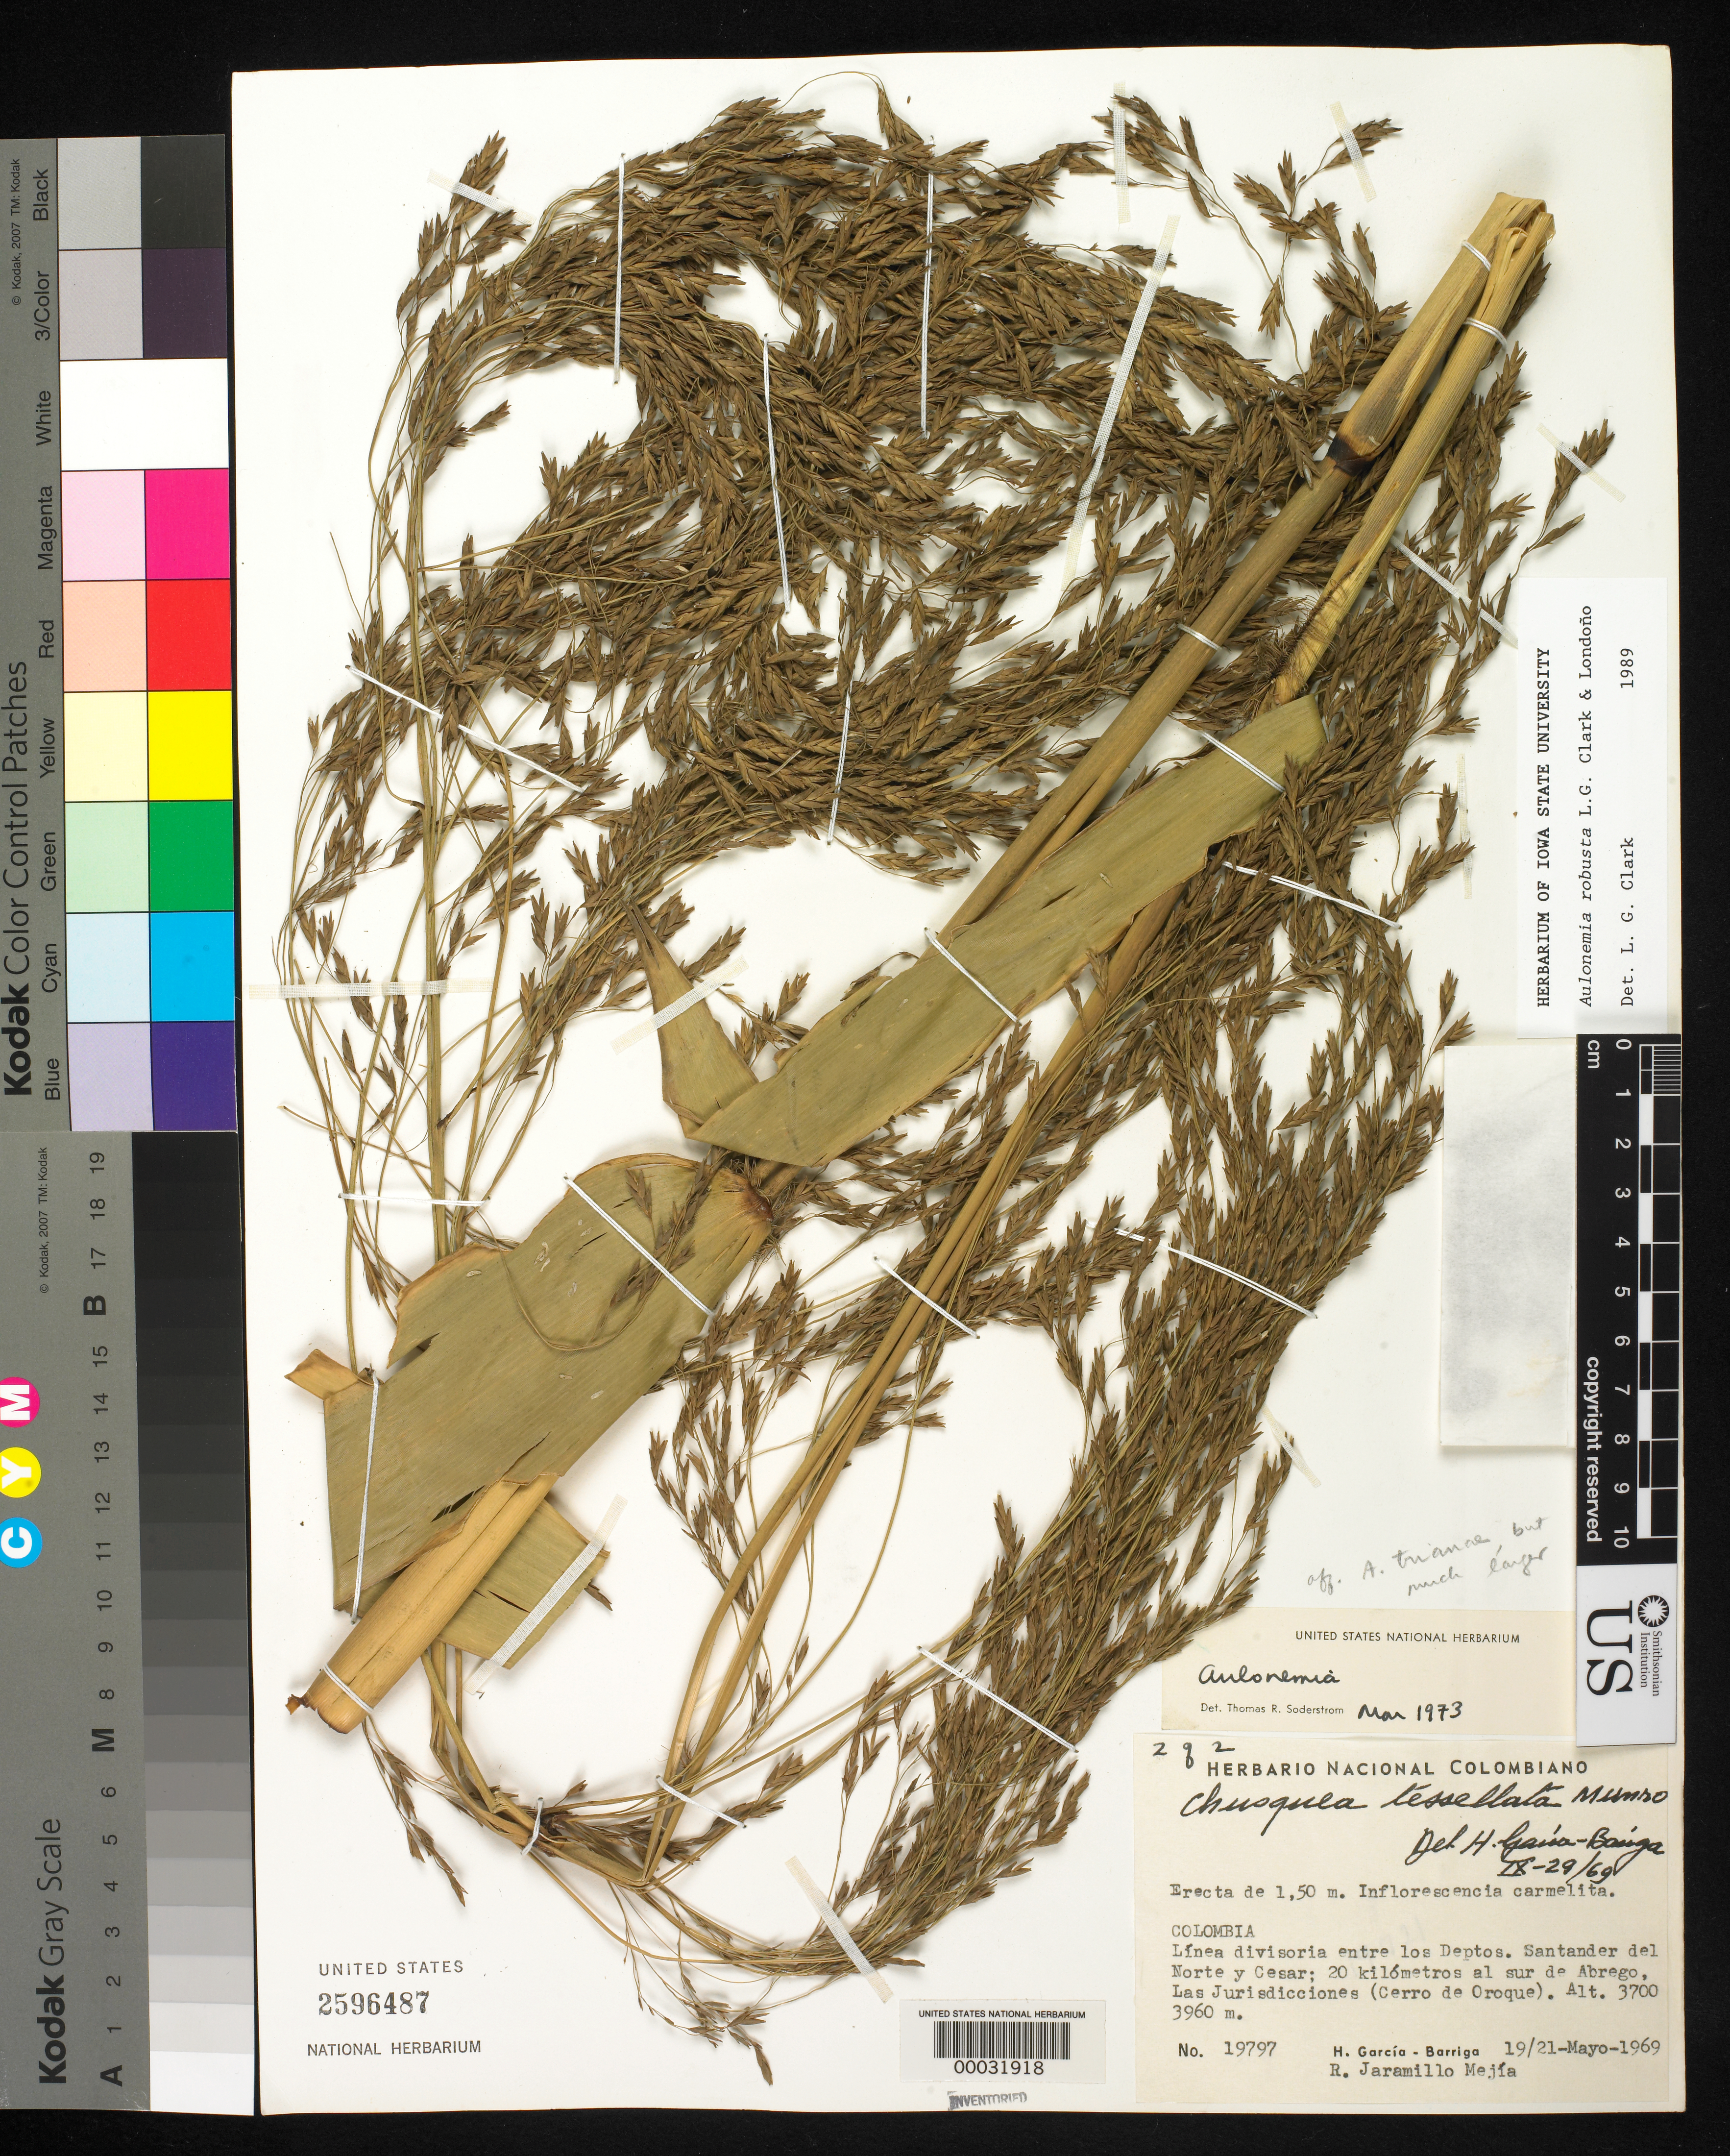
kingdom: Plantae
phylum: Tracheophyta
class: Liliopsida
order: Poales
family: Poaceae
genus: Aulonemia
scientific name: Aulonemia robusta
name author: L.G. Clark & Londoño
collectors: H. García Barriga & R. Jaramillo M.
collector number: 19797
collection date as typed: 19 May 1969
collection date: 1969-05-19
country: Colombia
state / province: Norte de Santander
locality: Las Jurisdiccoines (Cerro de Oroque)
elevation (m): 3700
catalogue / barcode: US 2596487